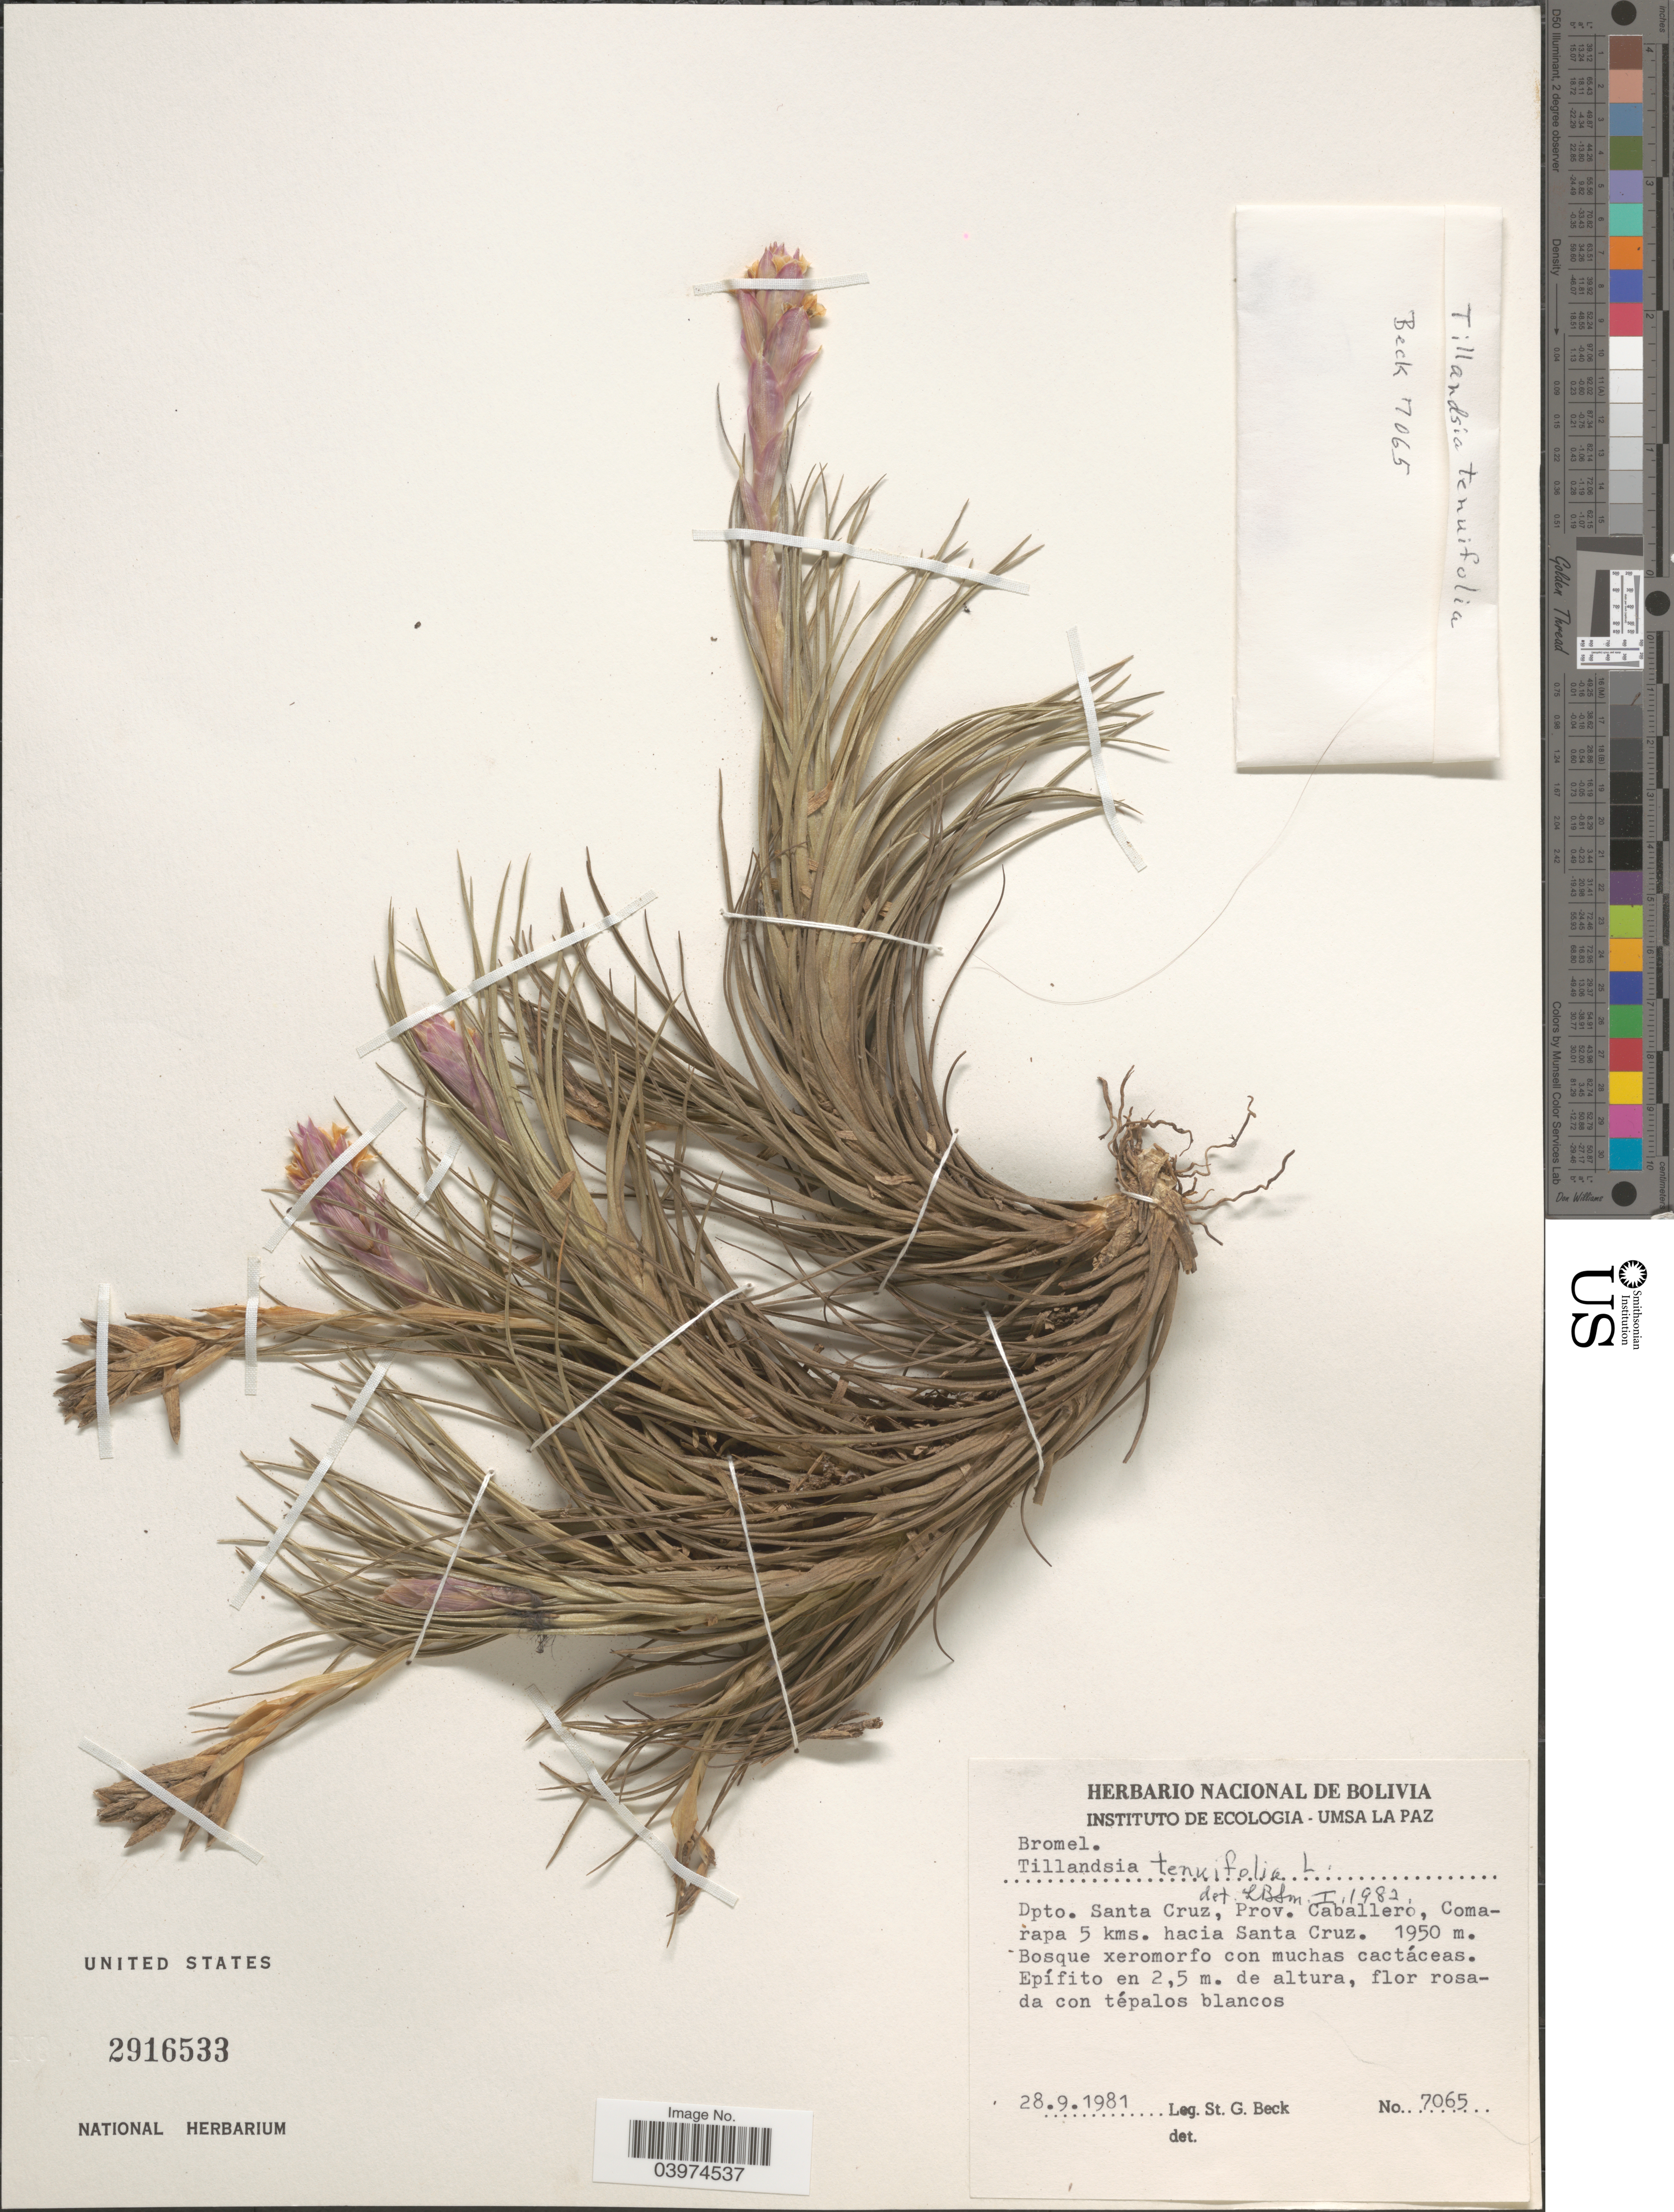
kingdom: Plantae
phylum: Tracheophyta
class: Liliopsida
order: Poales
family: Bromeliaceae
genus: Tillandsia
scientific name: Tillandsia tenuifolia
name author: L.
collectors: S. G. Beck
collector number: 7065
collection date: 1981-09-28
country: Bolivia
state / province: Santa Cruz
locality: Dpto. Santa Cruz, Prov. Caballero, Comarapa 5 kms. hacia Santa Cruz.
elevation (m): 1950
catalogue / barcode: US 2916533